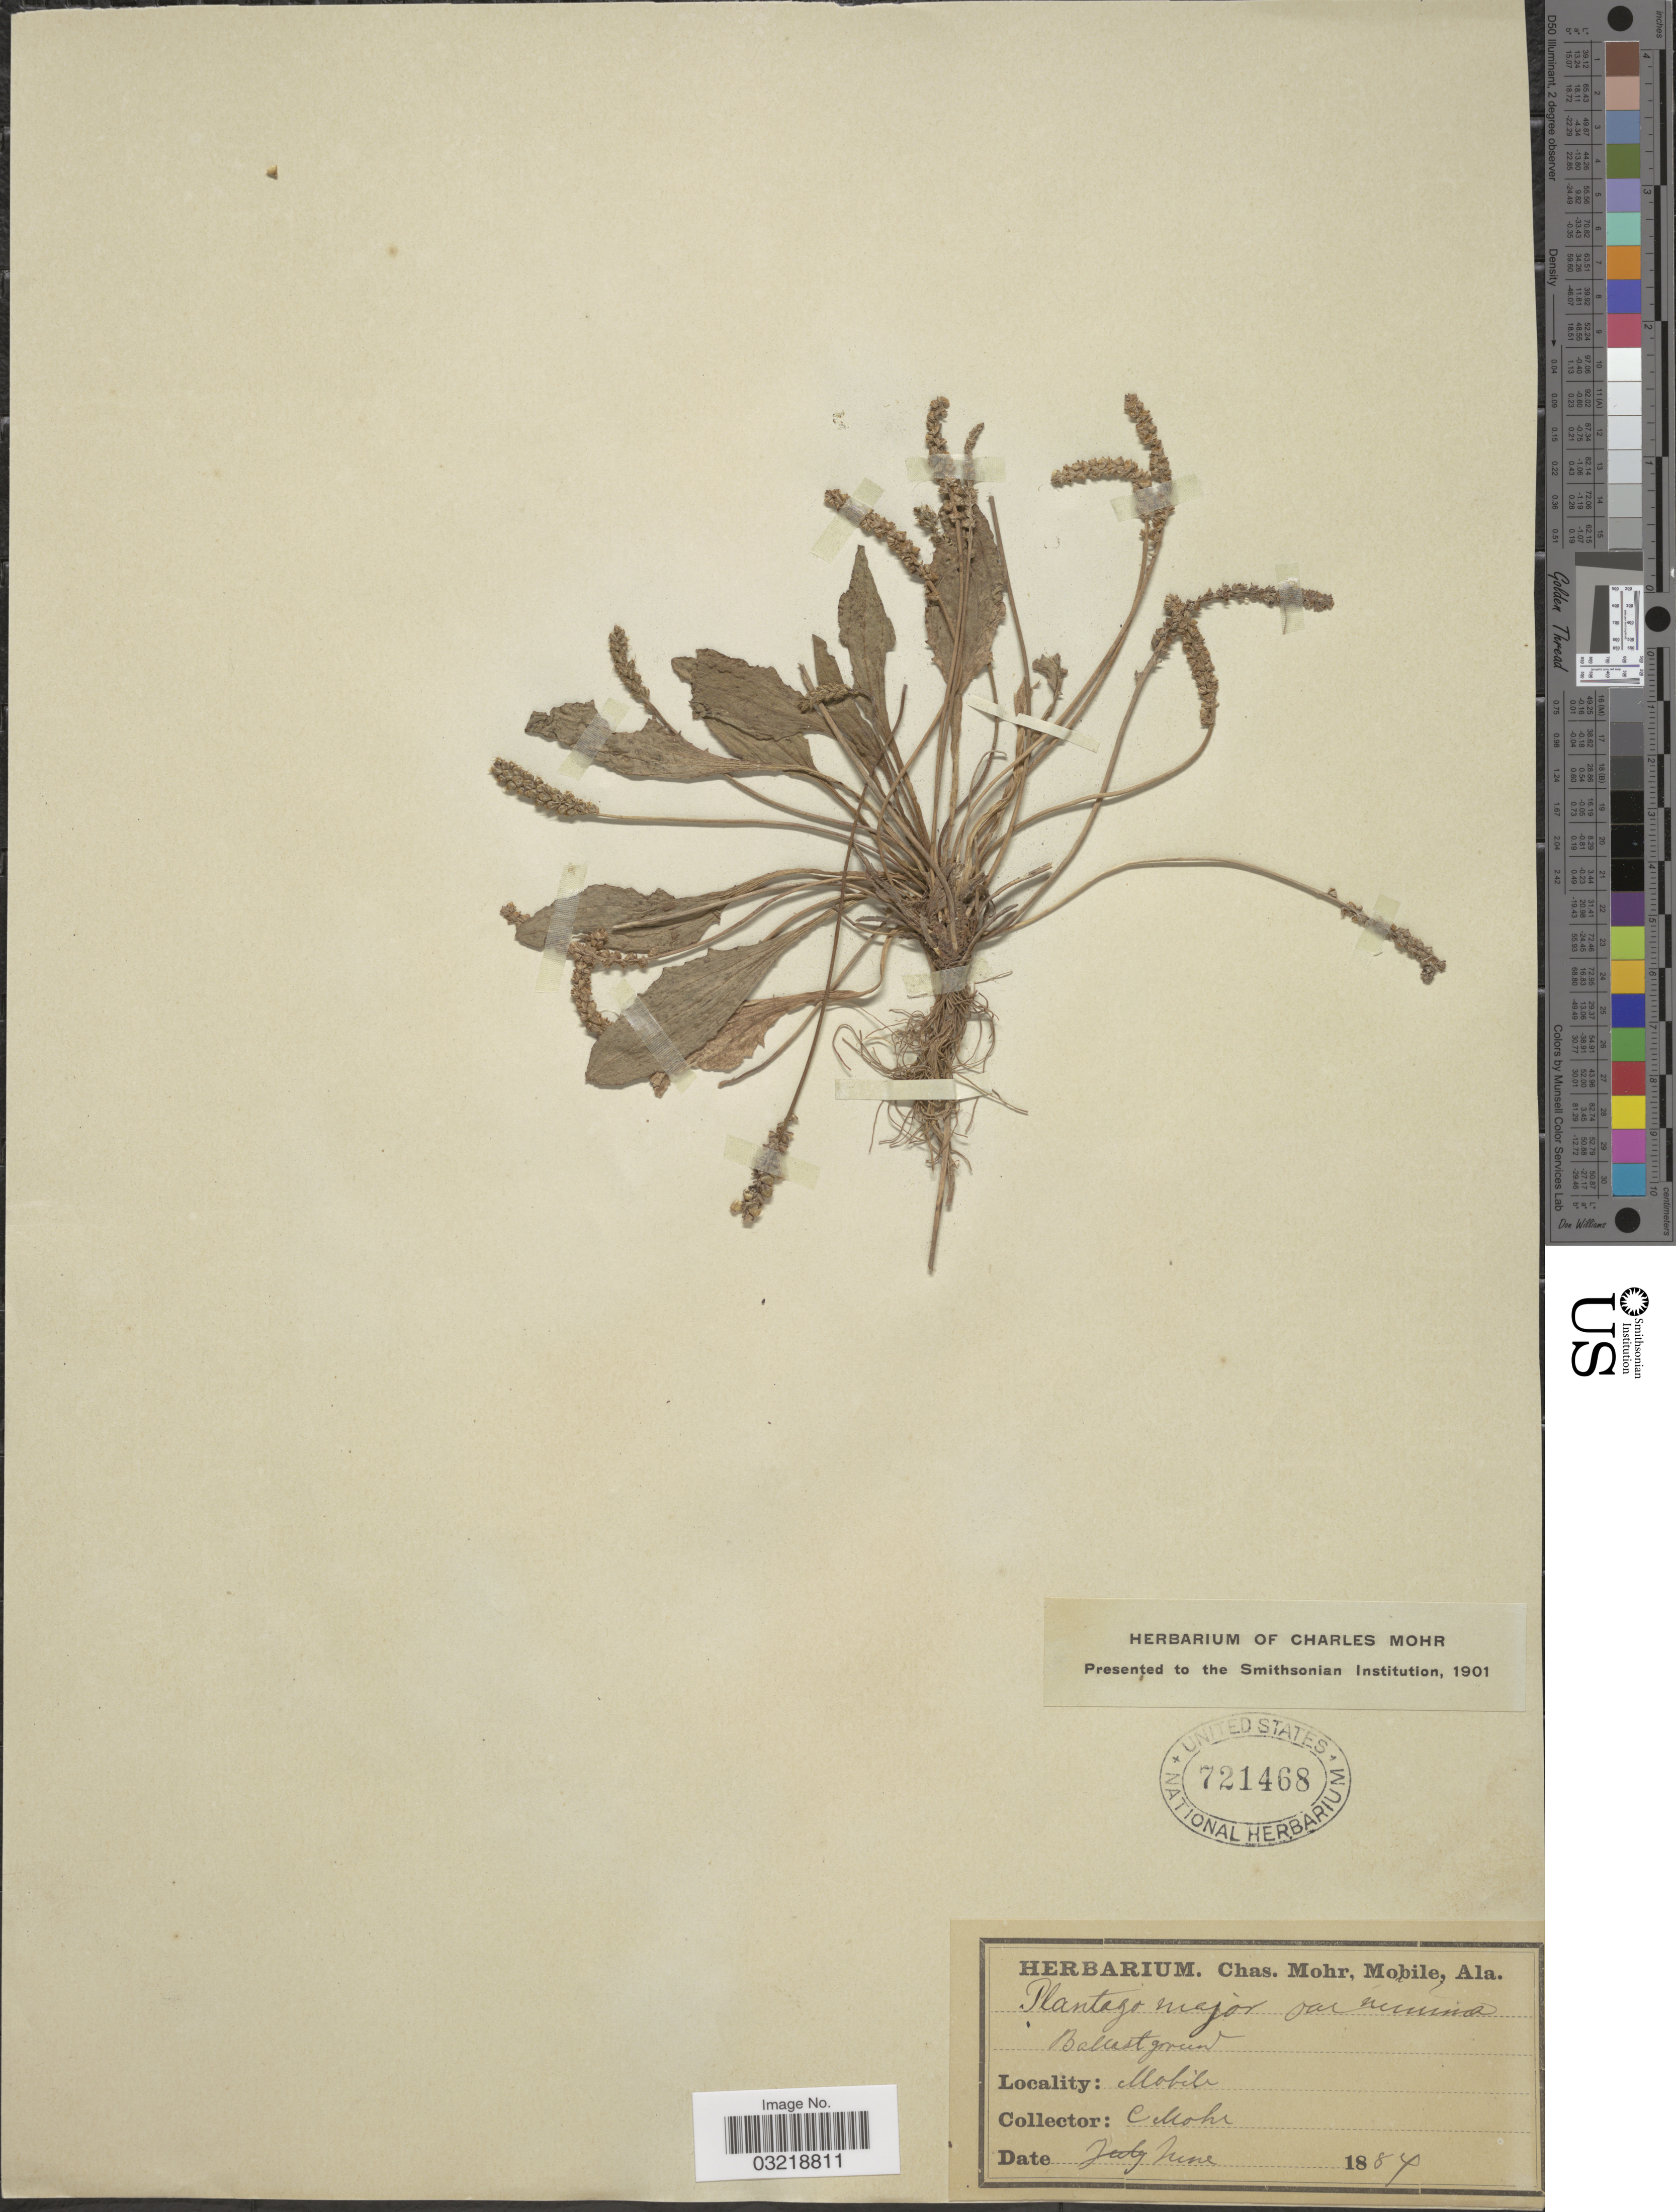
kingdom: Plantae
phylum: Tracheophyta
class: Magnoliopsida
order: Lamiales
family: Plantaginaceae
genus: Plantago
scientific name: Plantago major subsp. intermedia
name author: (Gilib.) Lange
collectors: C. T. Mohr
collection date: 1884-06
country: United States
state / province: Alabama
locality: Mobile.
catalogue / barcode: US 721468